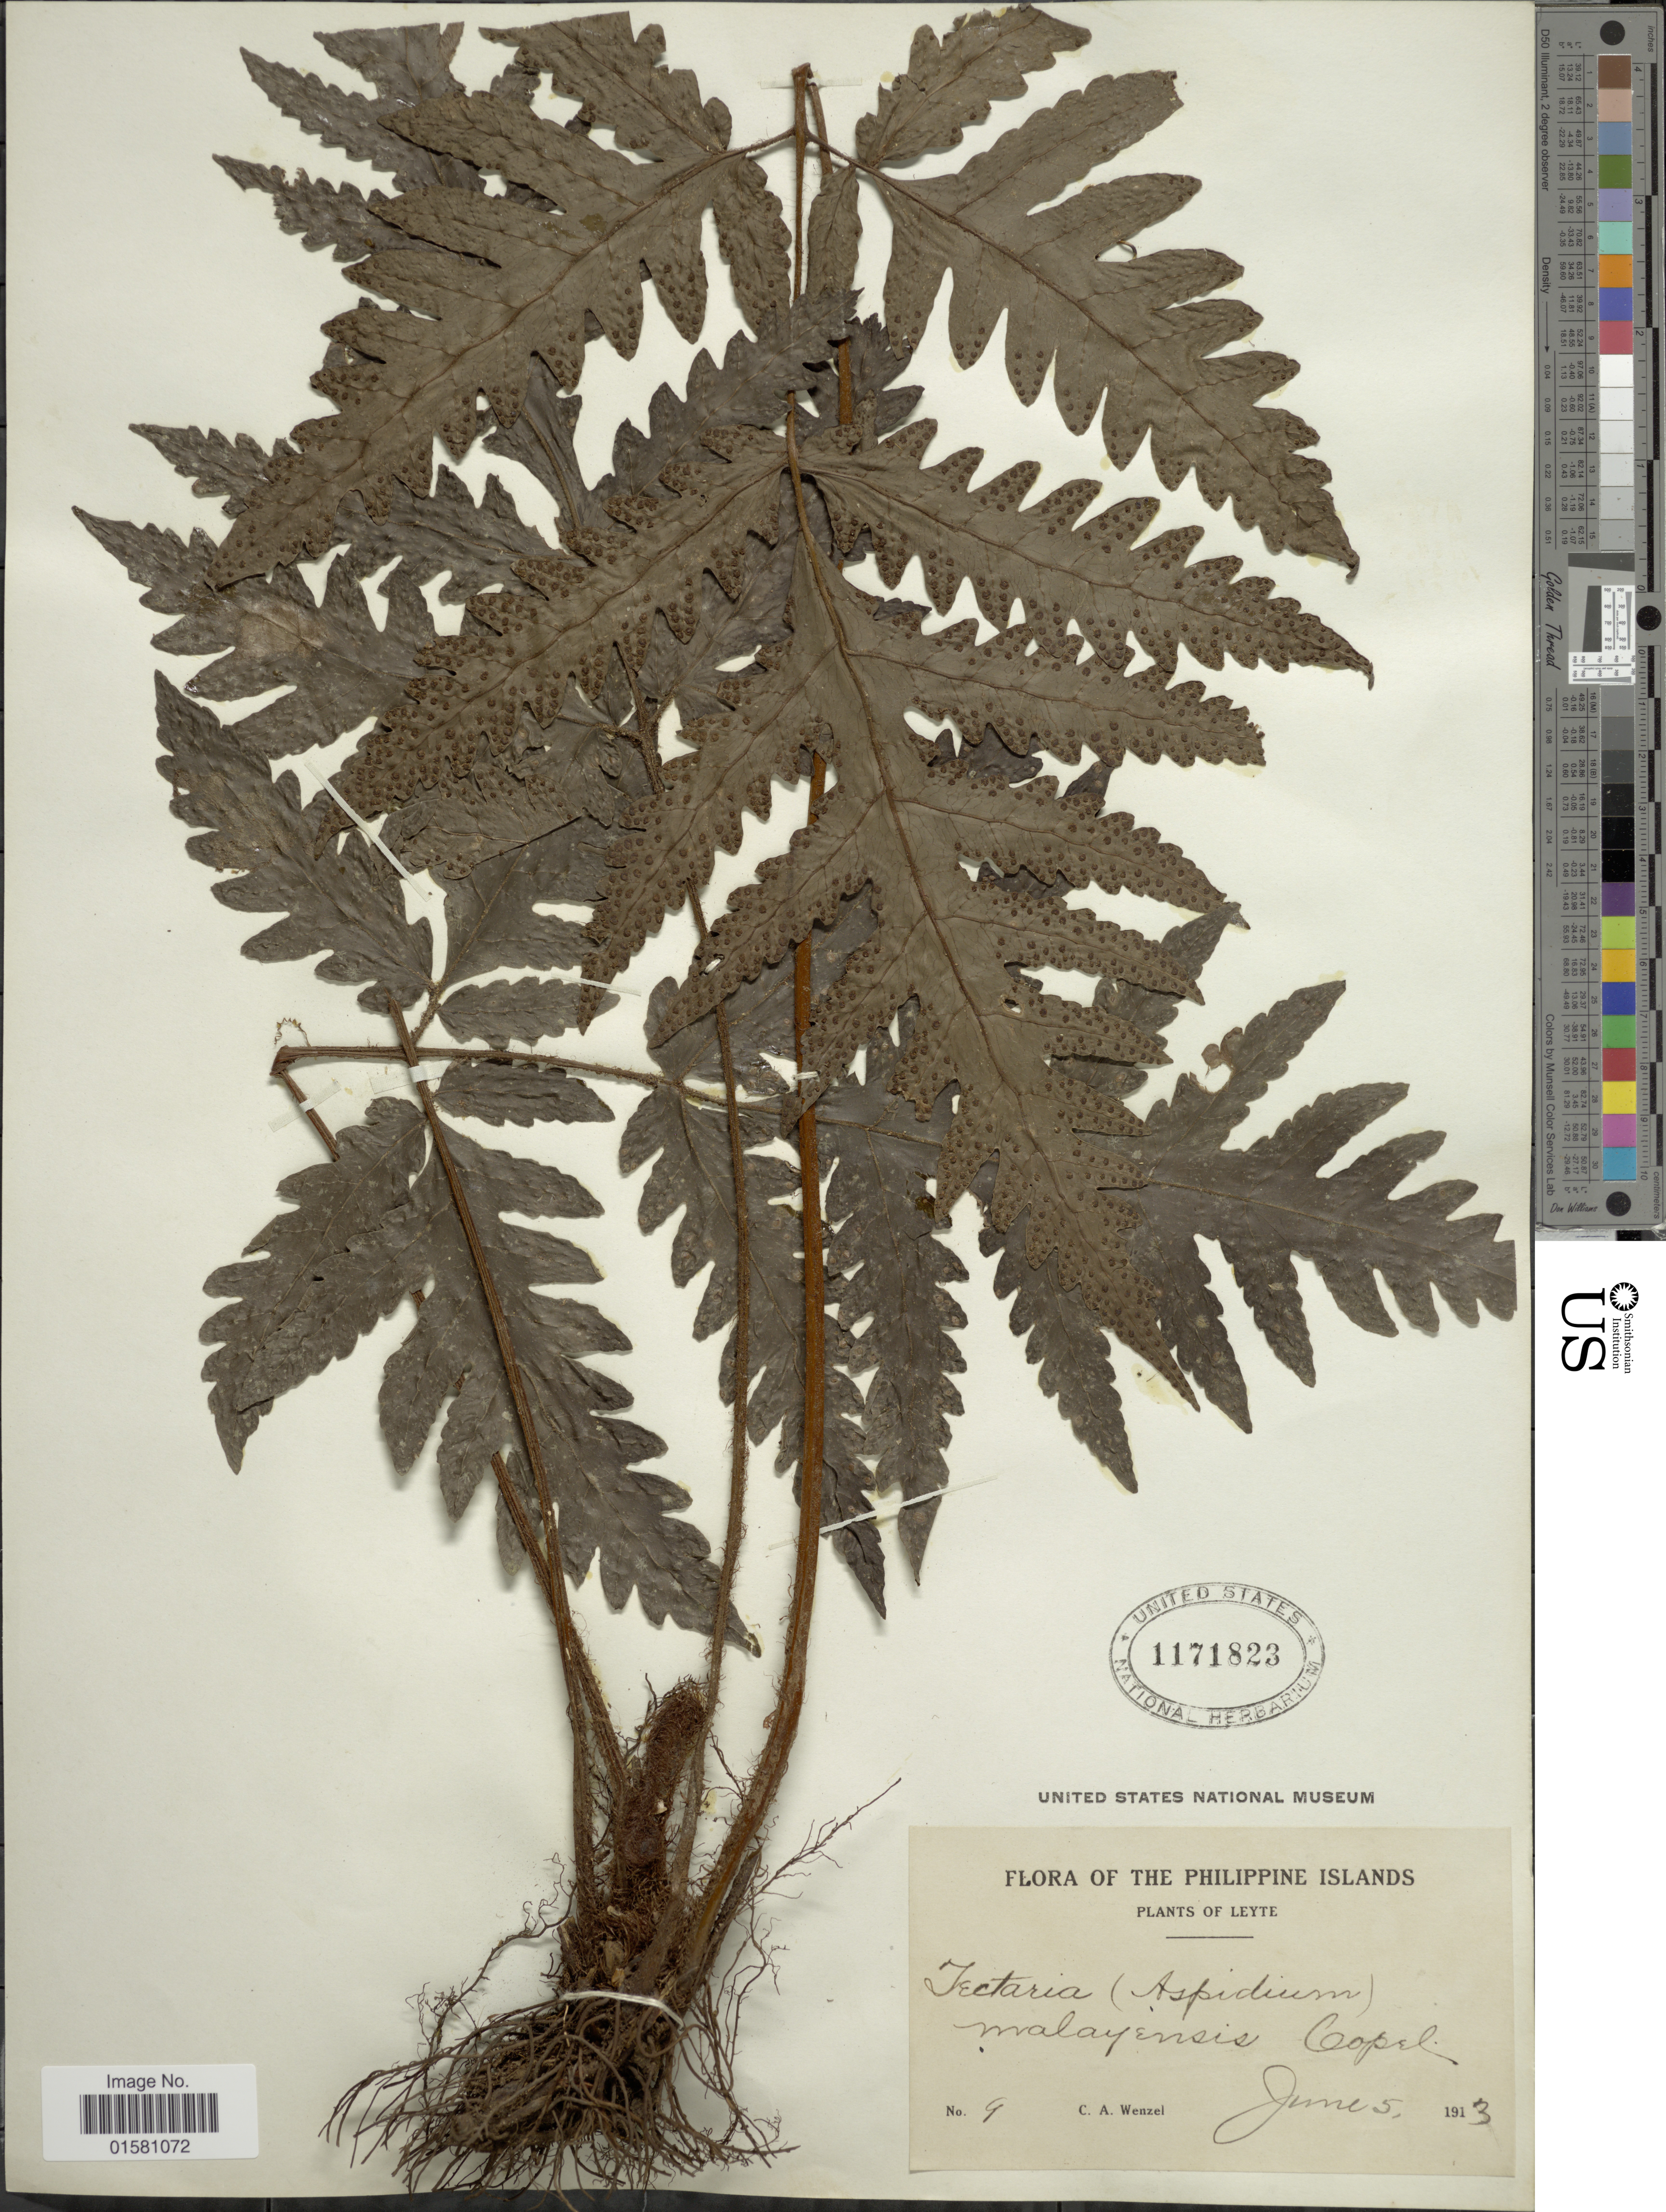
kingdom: Plantae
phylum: Tracheophyta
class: Polypodiopsida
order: Polypodiales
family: Tectariaceae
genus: Tectaria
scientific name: Tectaria griffithii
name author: (Baker) C. Chr.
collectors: C. Wenzel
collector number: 9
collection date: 1913-06-05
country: Philippines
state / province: Eastern Visayas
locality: Leyte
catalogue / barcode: US 1171823